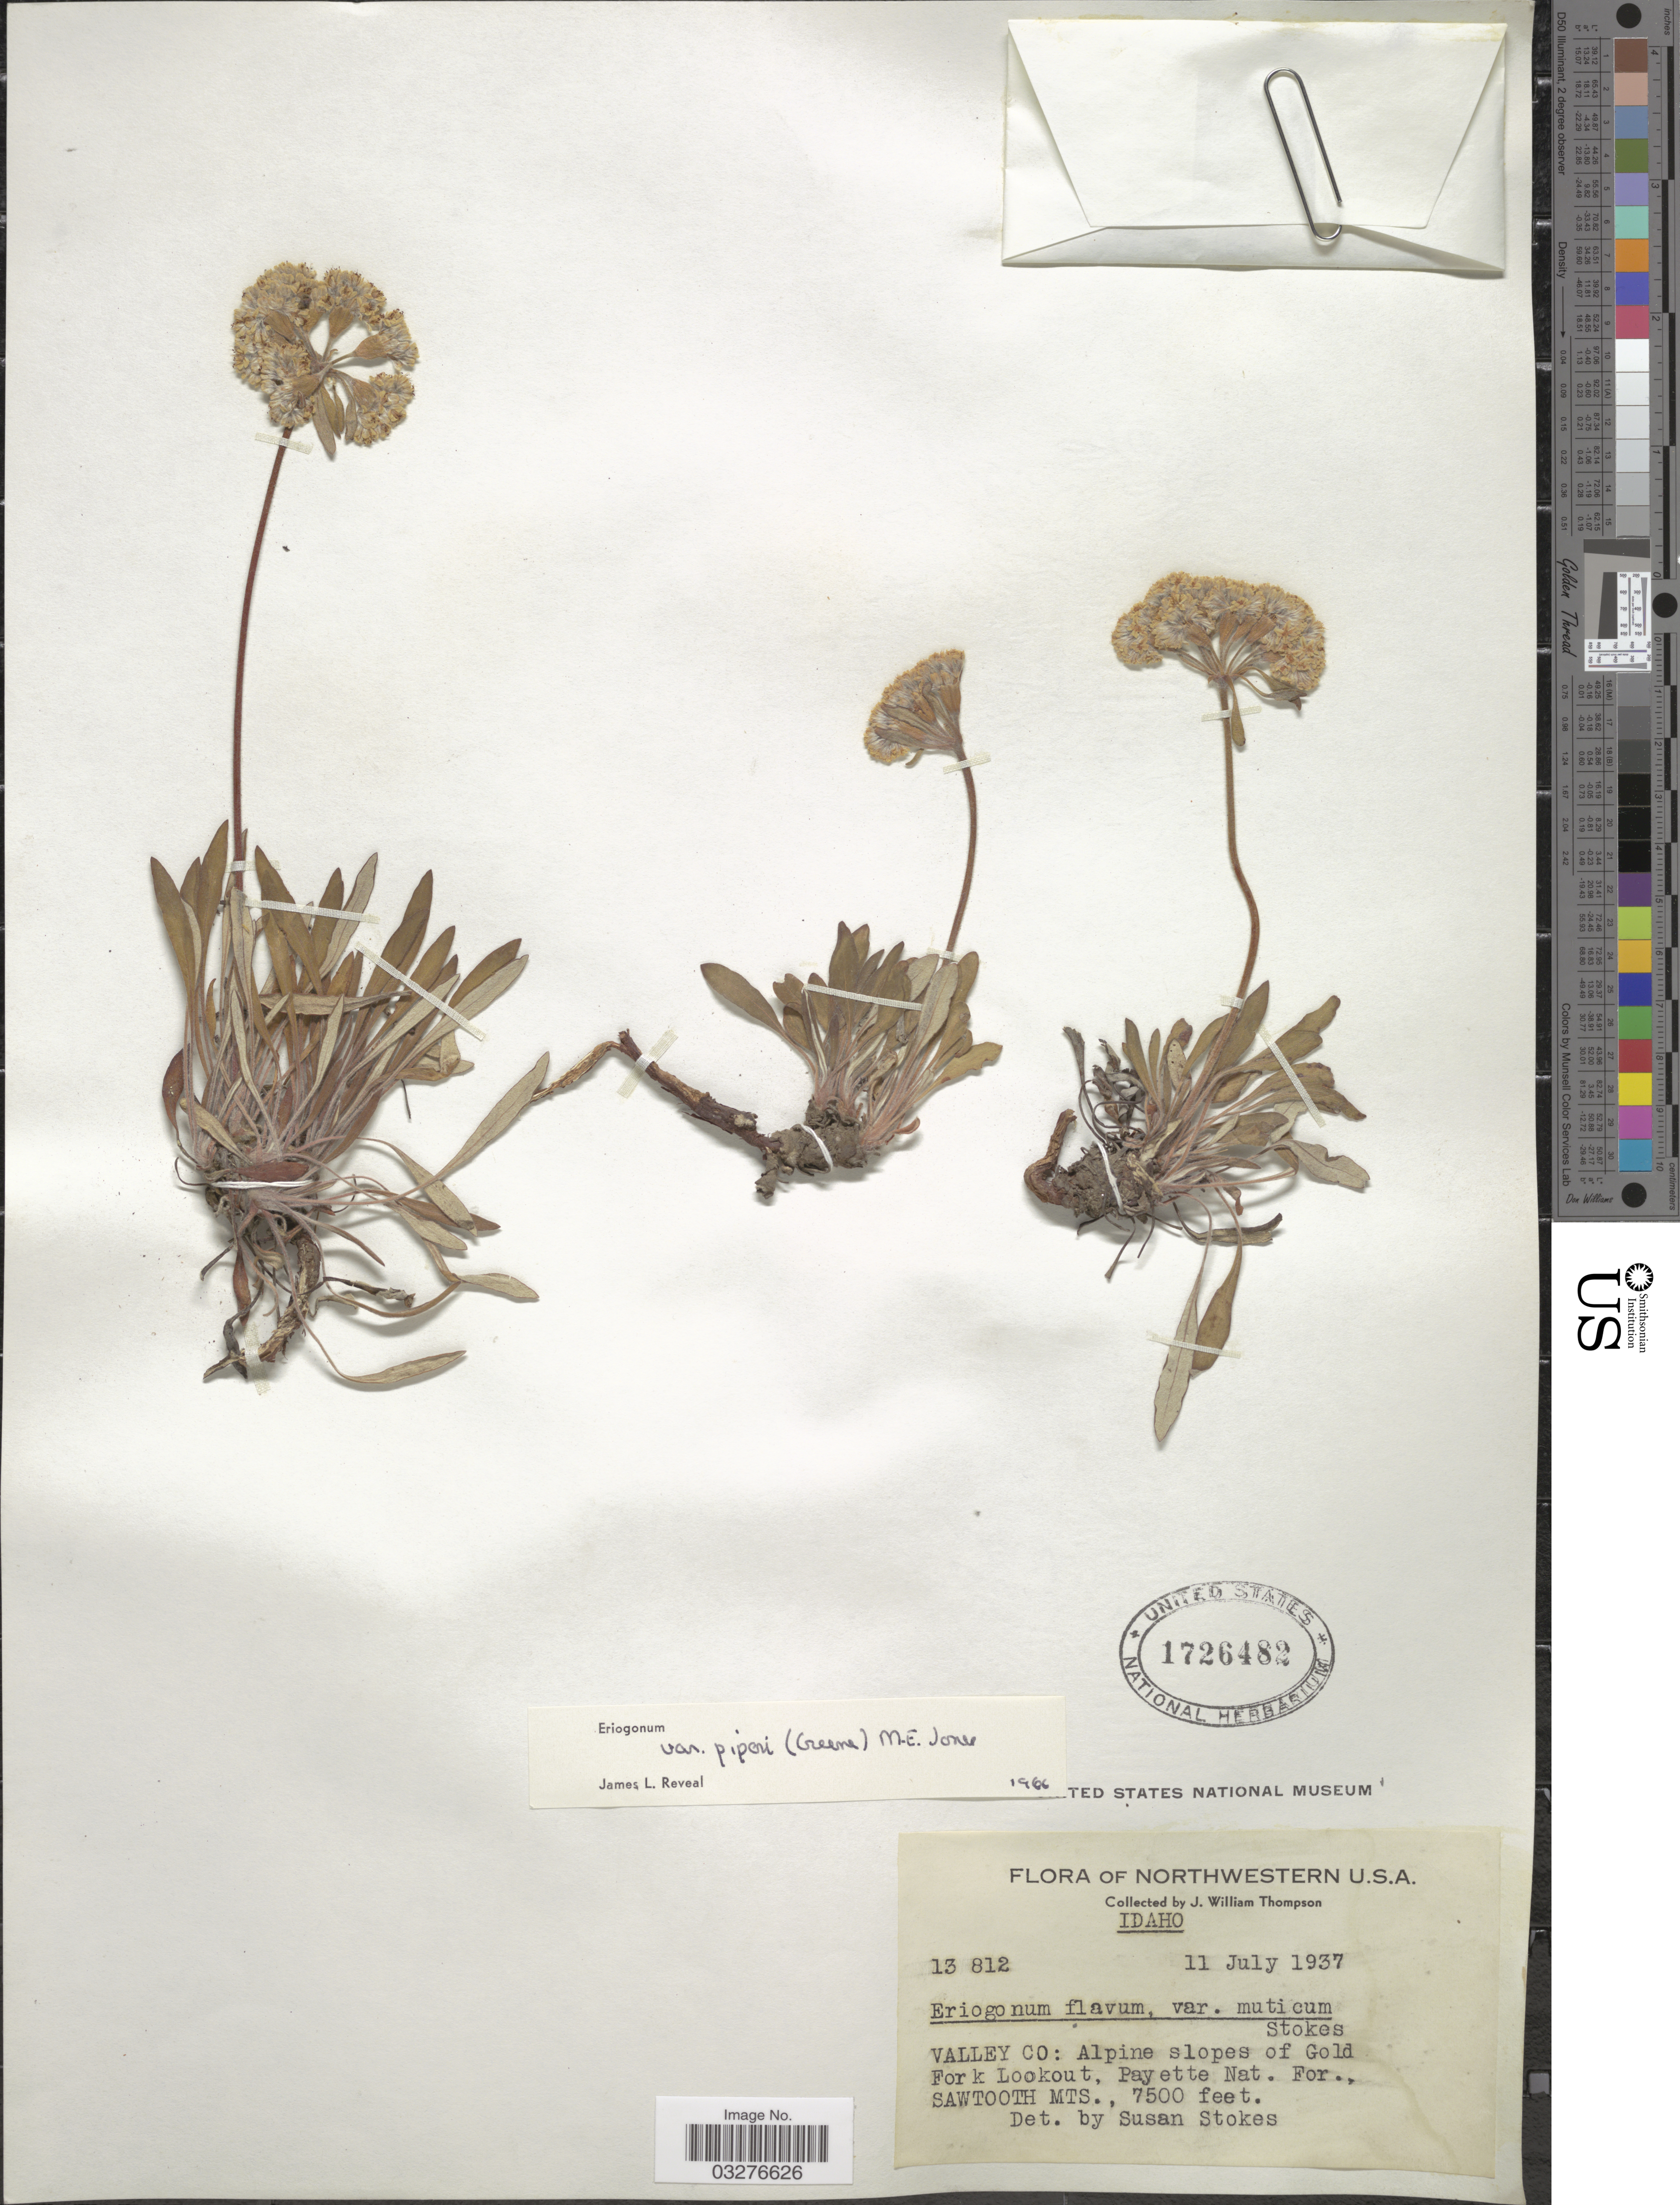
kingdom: Plantae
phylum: Tracheophyta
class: Magnoliopsida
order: Caryophyllales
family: Polygonaceae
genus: Eriogonum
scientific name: Eriogonum flavum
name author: Nutt. ex Benth.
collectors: J. W. Thompson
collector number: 13812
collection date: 1937-07-11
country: United States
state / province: Idaho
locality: Northwestern U.S.A., Valley Co: Alpine slopes of Gold Fork Lookout, Payette Nat. For., Sawtooth Mts.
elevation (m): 2286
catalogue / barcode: US 1726482